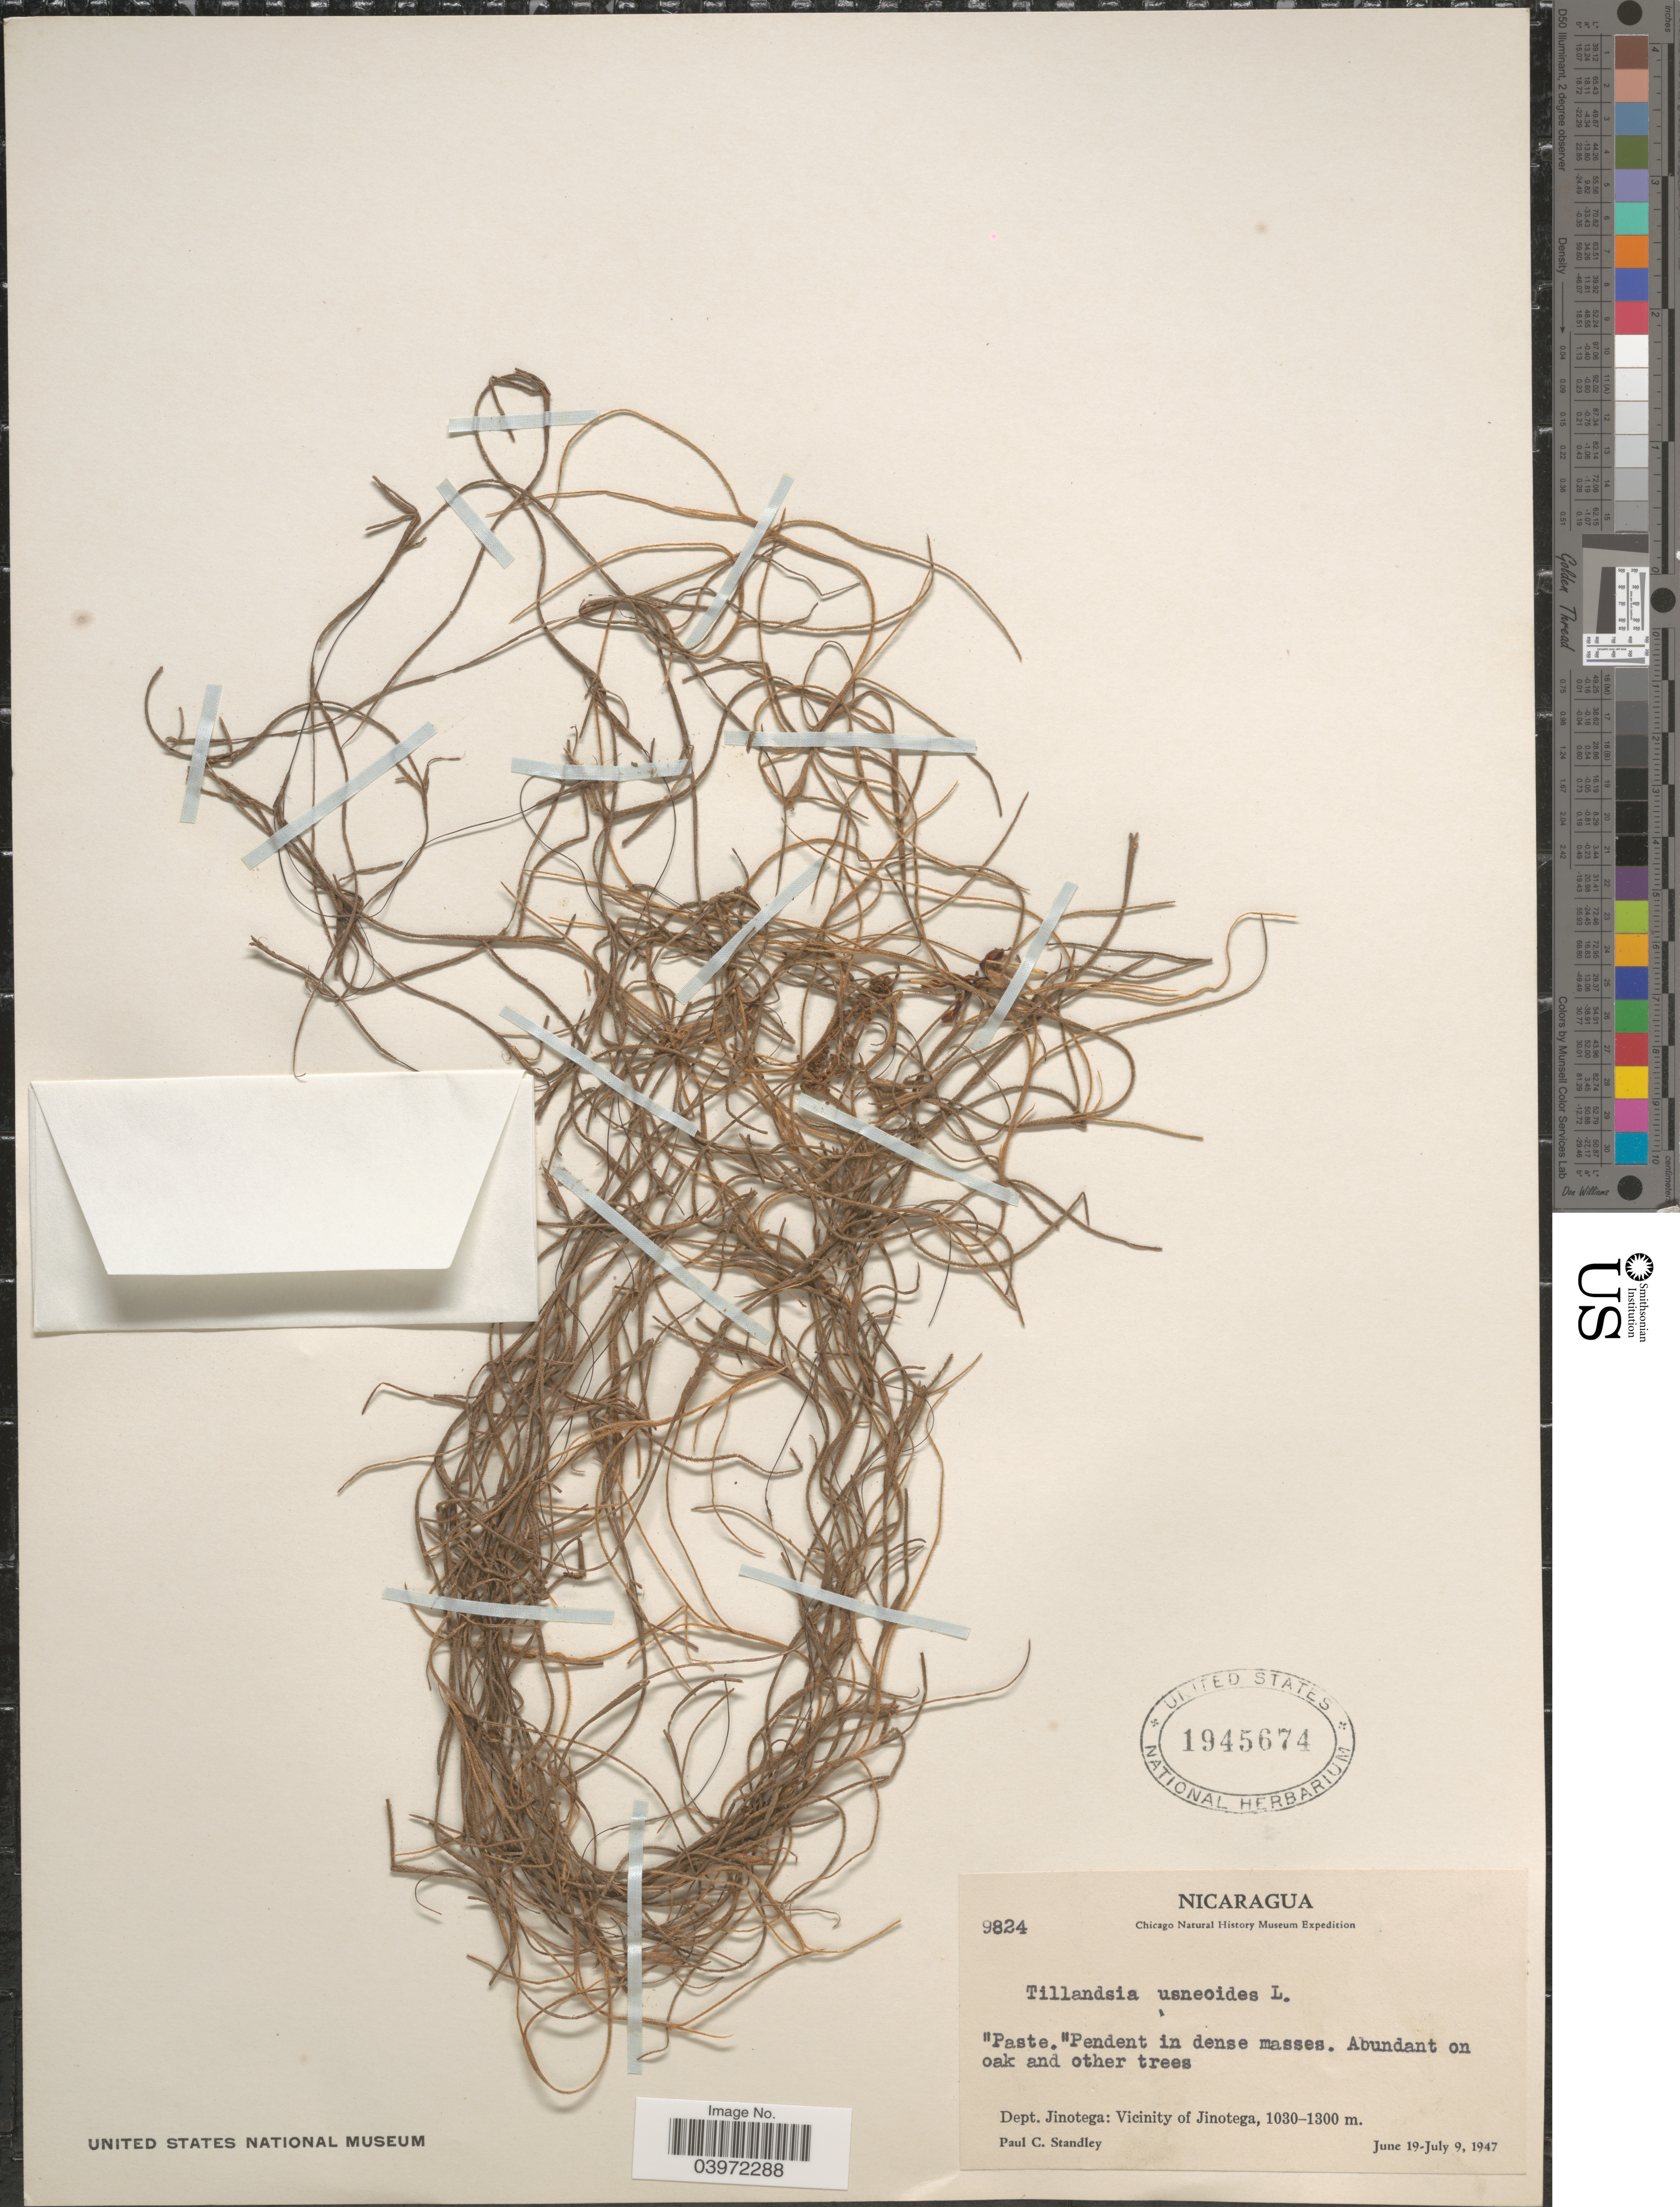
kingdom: Plantae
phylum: Tracheophyta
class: Liliopsida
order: Poales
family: Bromeliaceae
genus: Tillandsia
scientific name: Tillandsia usneoides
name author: (L.) L.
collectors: P. C. Standley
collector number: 9824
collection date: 1947-06-19/1947-07-09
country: Nicaragua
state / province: Jinotega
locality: Dept. Jinotega: Vicinity of Jinotega.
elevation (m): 1030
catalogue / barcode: US 1945674